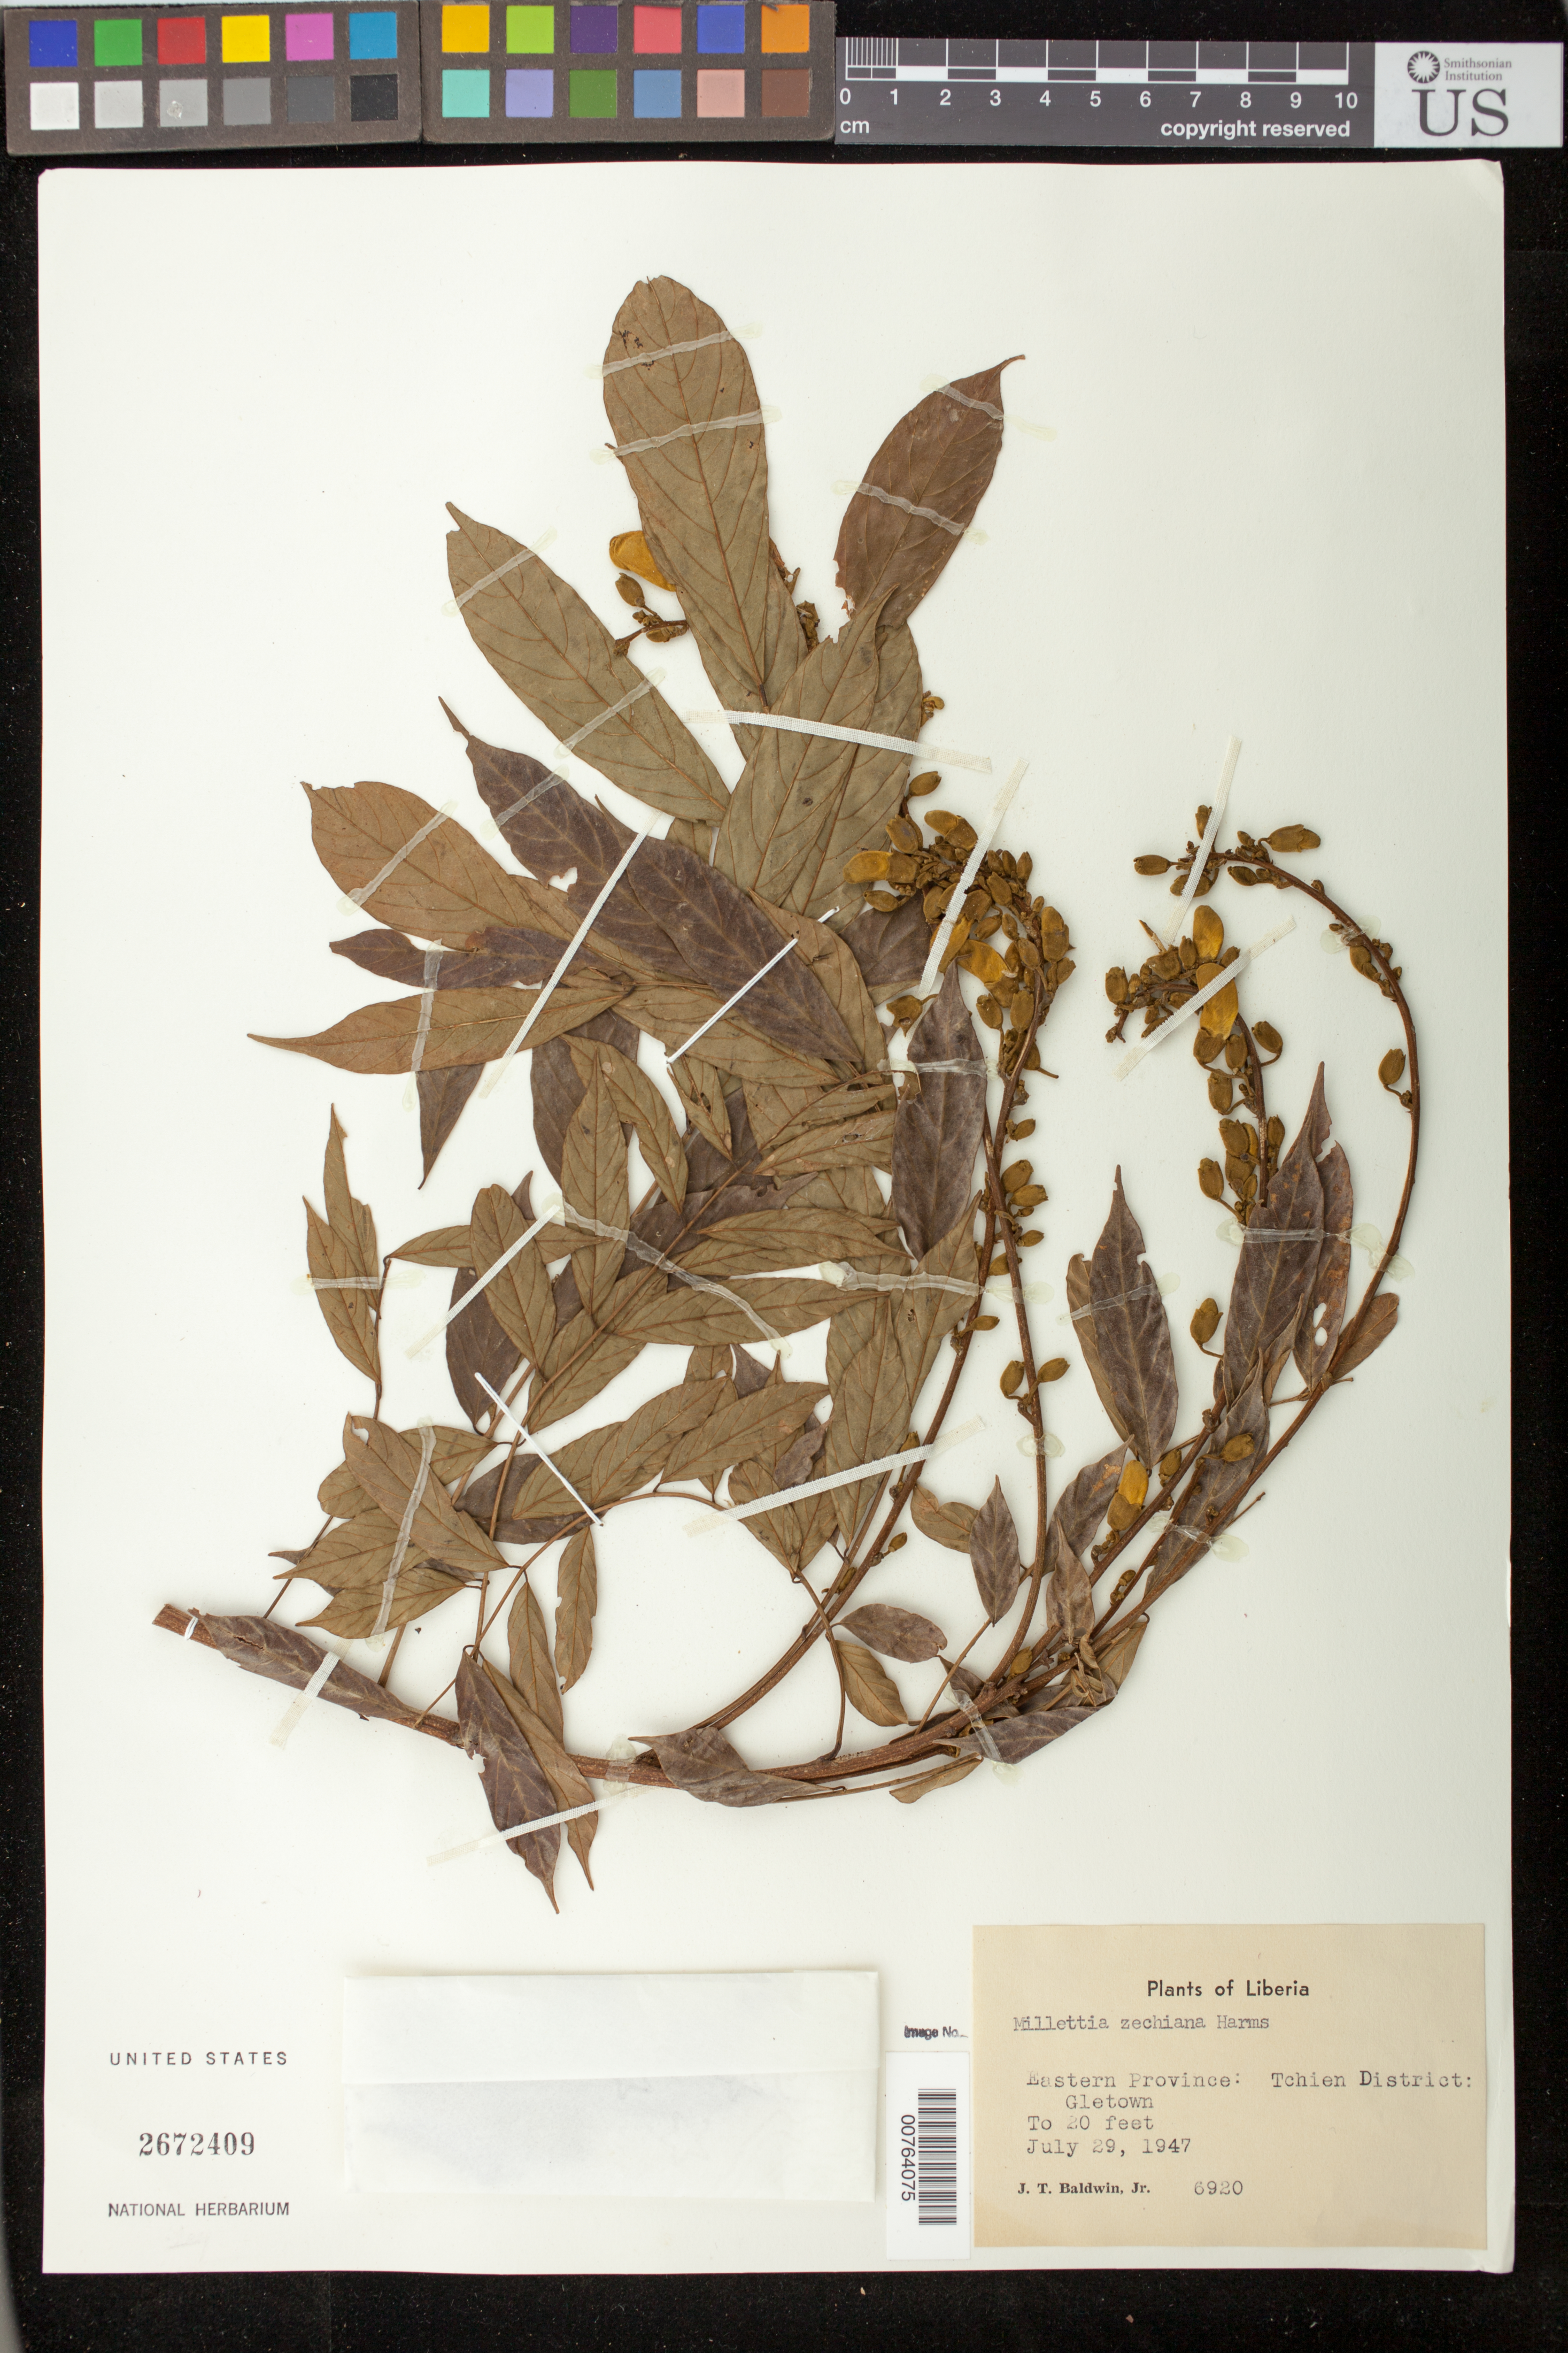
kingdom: Plantae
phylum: Tracheophyta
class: Magnoliopsida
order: Fabales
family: Fabaceae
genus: Millettia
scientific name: Millettia zechiana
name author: Harms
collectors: J. T. Baldwin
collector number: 6920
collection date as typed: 29 Jul 1947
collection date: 1947-07-29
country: Liberia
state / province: Grand Gedeh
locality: Eastern Province: Tchien District, Gletown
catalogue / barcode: US 2672409